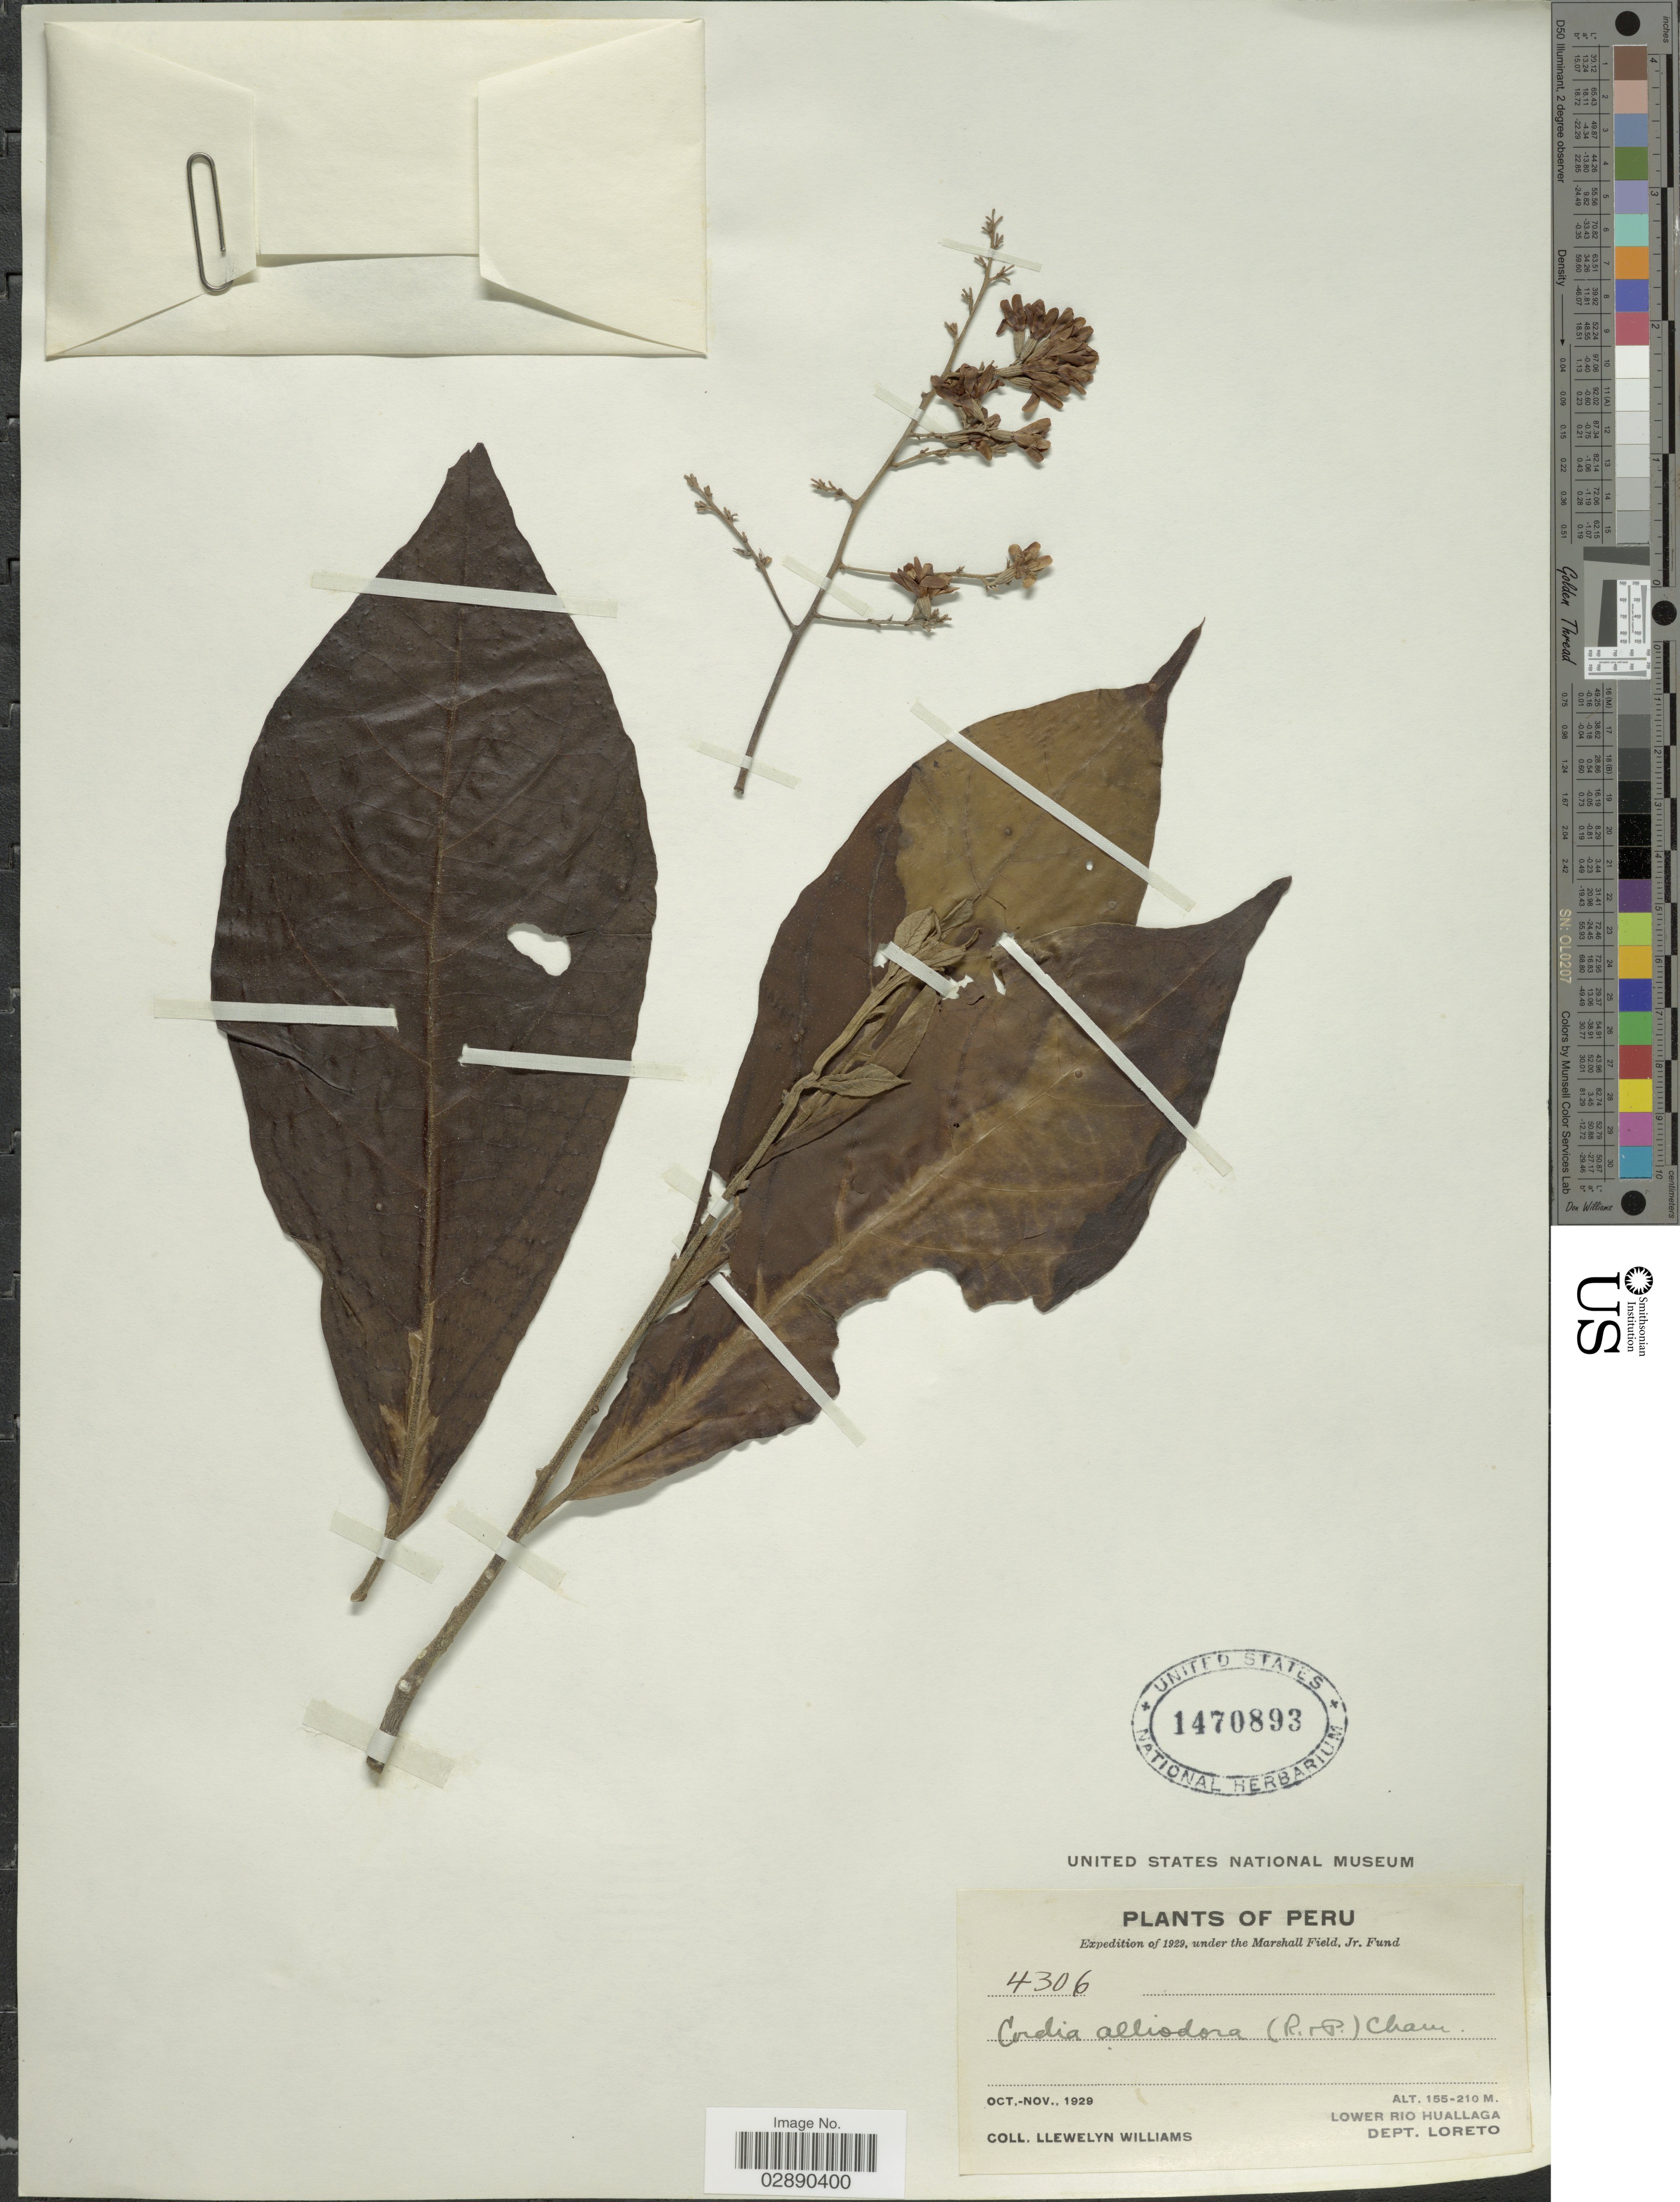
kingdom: Plantae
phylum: Tracheophyta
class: Magnoliopsida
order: Boraginales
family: Cordiaceae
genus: Cordia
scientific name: Cordia alliodora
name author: (Ruiz & Pav.) Oken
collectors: Ll. Williams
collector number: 4306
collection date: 1929-10/1929-11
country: Peru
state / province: Loreto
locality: Lower Rio Huallaga. Dept. Loreto.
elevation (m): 155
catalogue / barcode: US 1470893